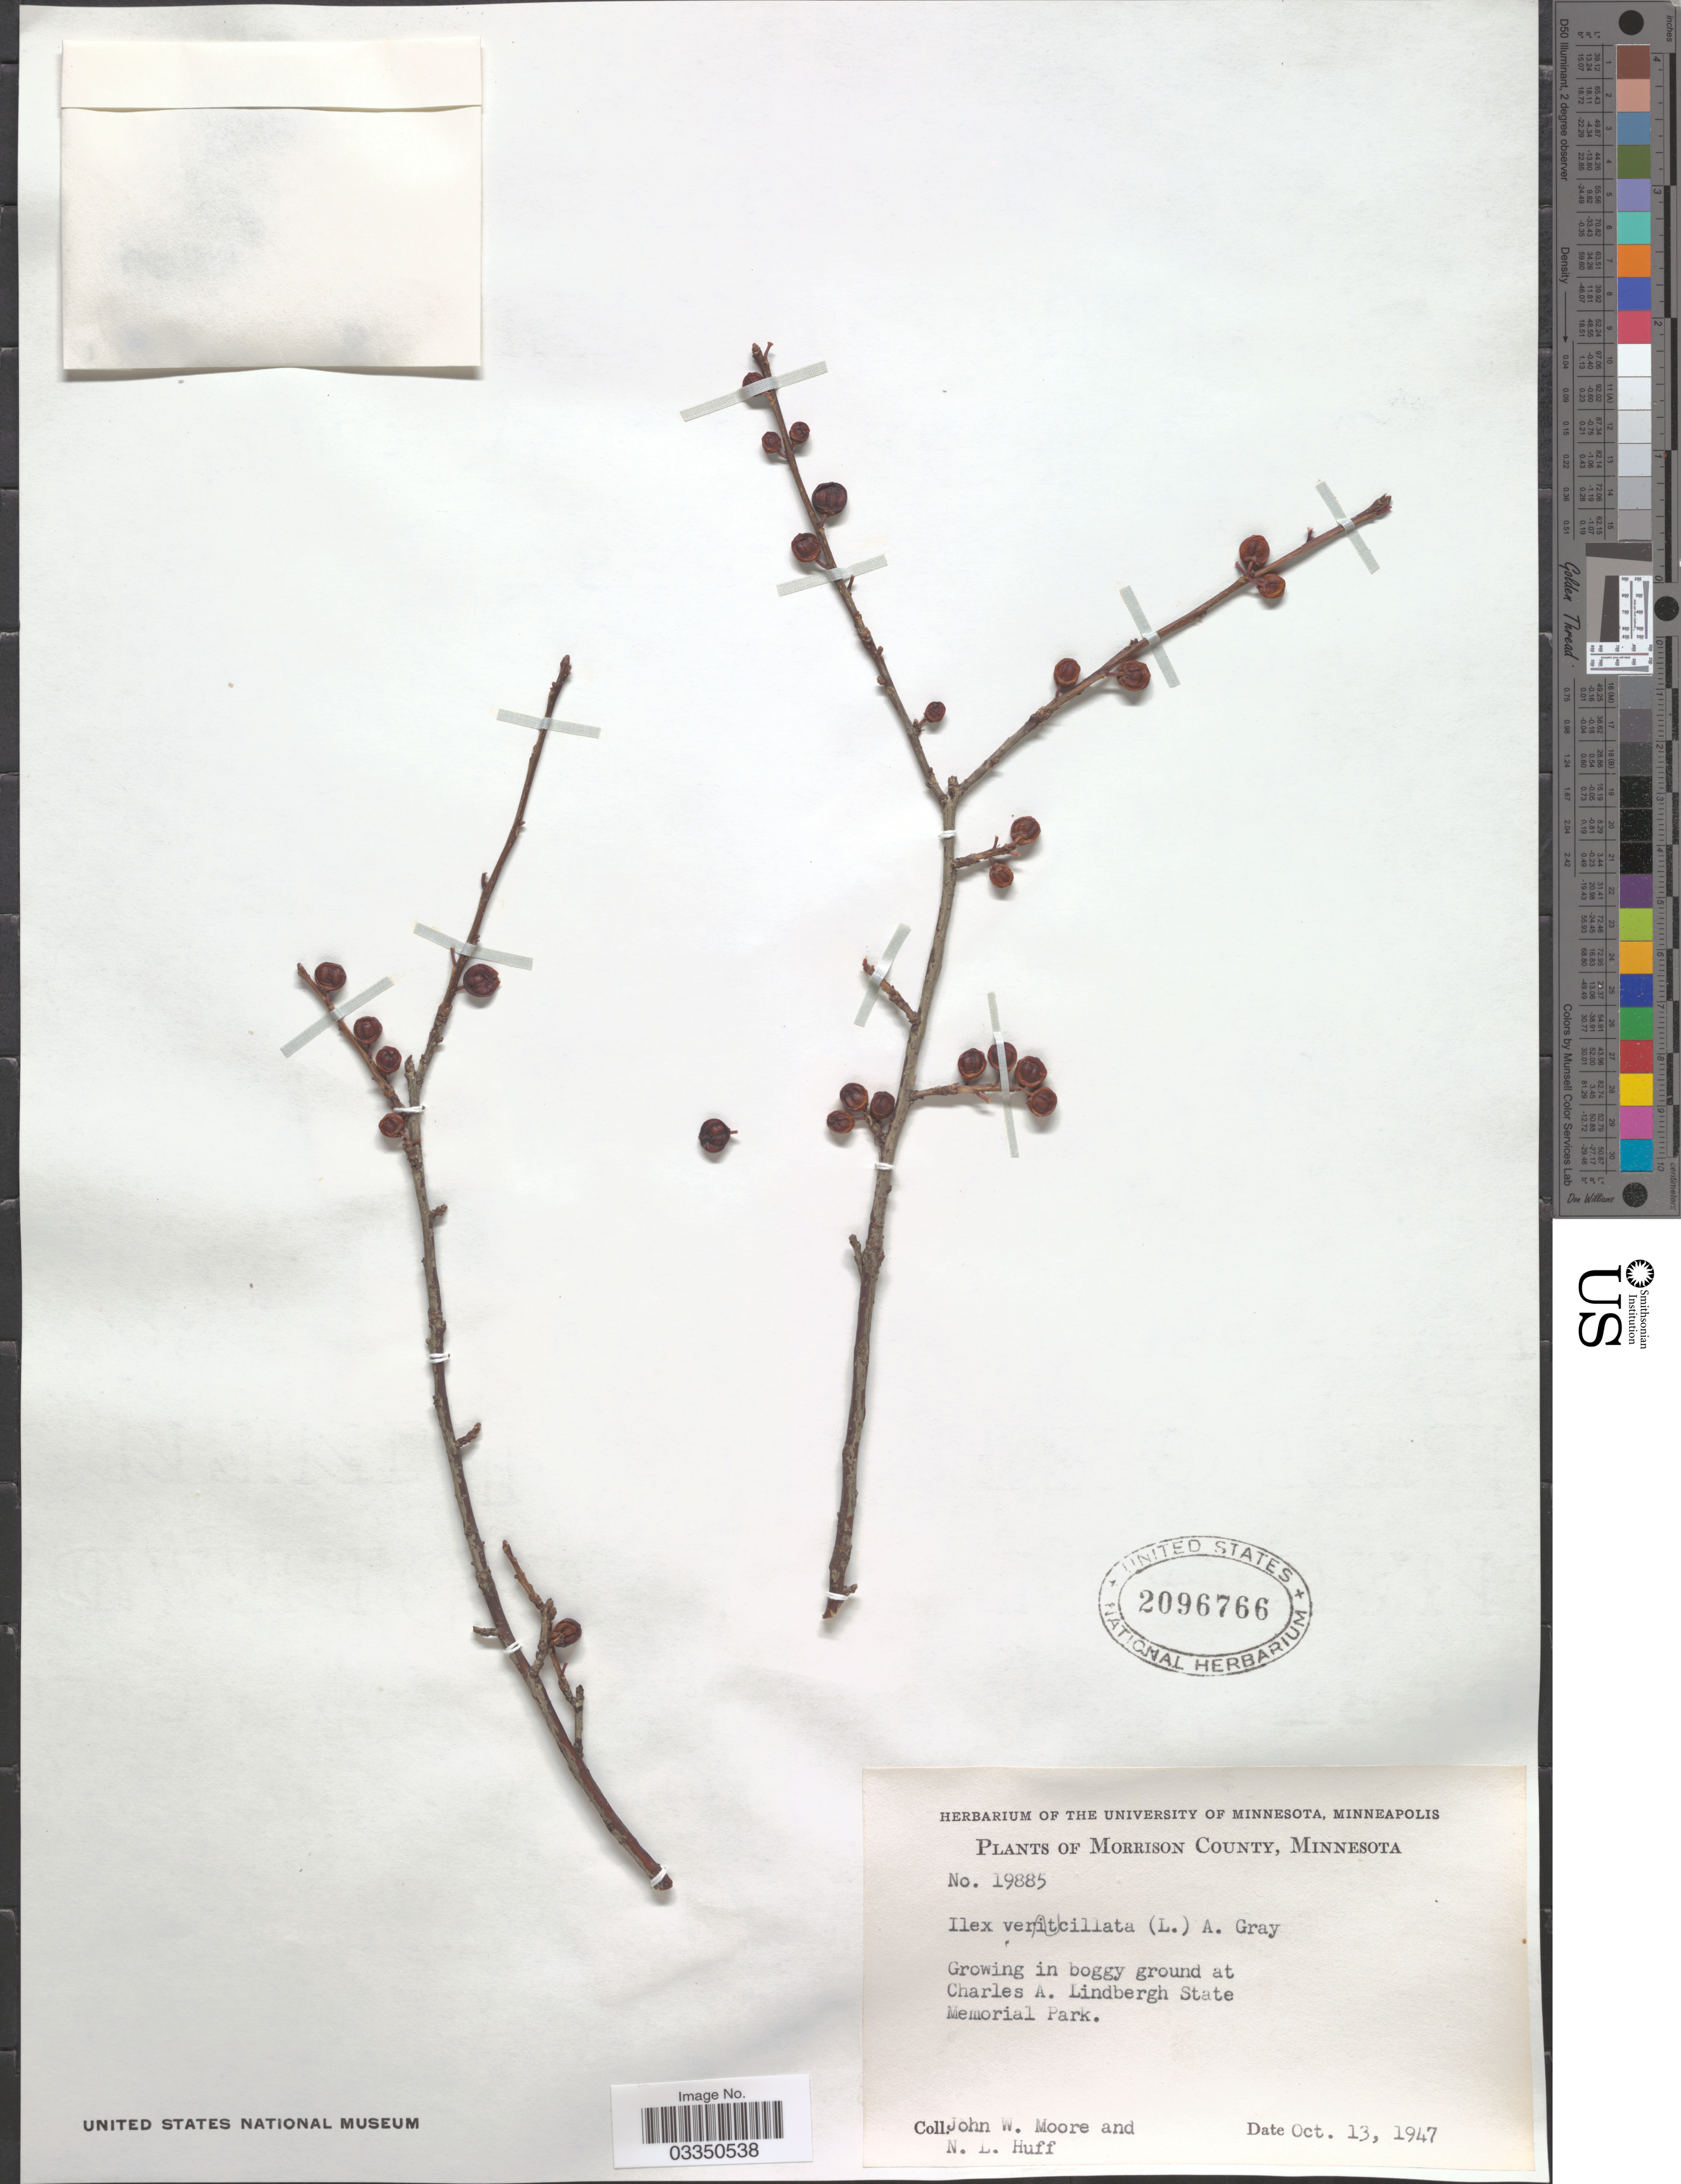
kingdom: Plantae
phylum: Tracheophyta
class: Magnoliopsida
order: Aquifoliales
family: Aquifoliaceae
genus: Ilex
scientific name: Ilex verticillata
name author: (L.) A. Gray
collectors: J. Moore & N. Huff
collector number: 19885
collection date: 1947-10-13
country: United States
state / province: Minnesota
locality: Morrison County. Growing in boggy ground at Charles A. Lindbergh State Memorial Park.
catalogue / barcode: US 2096766